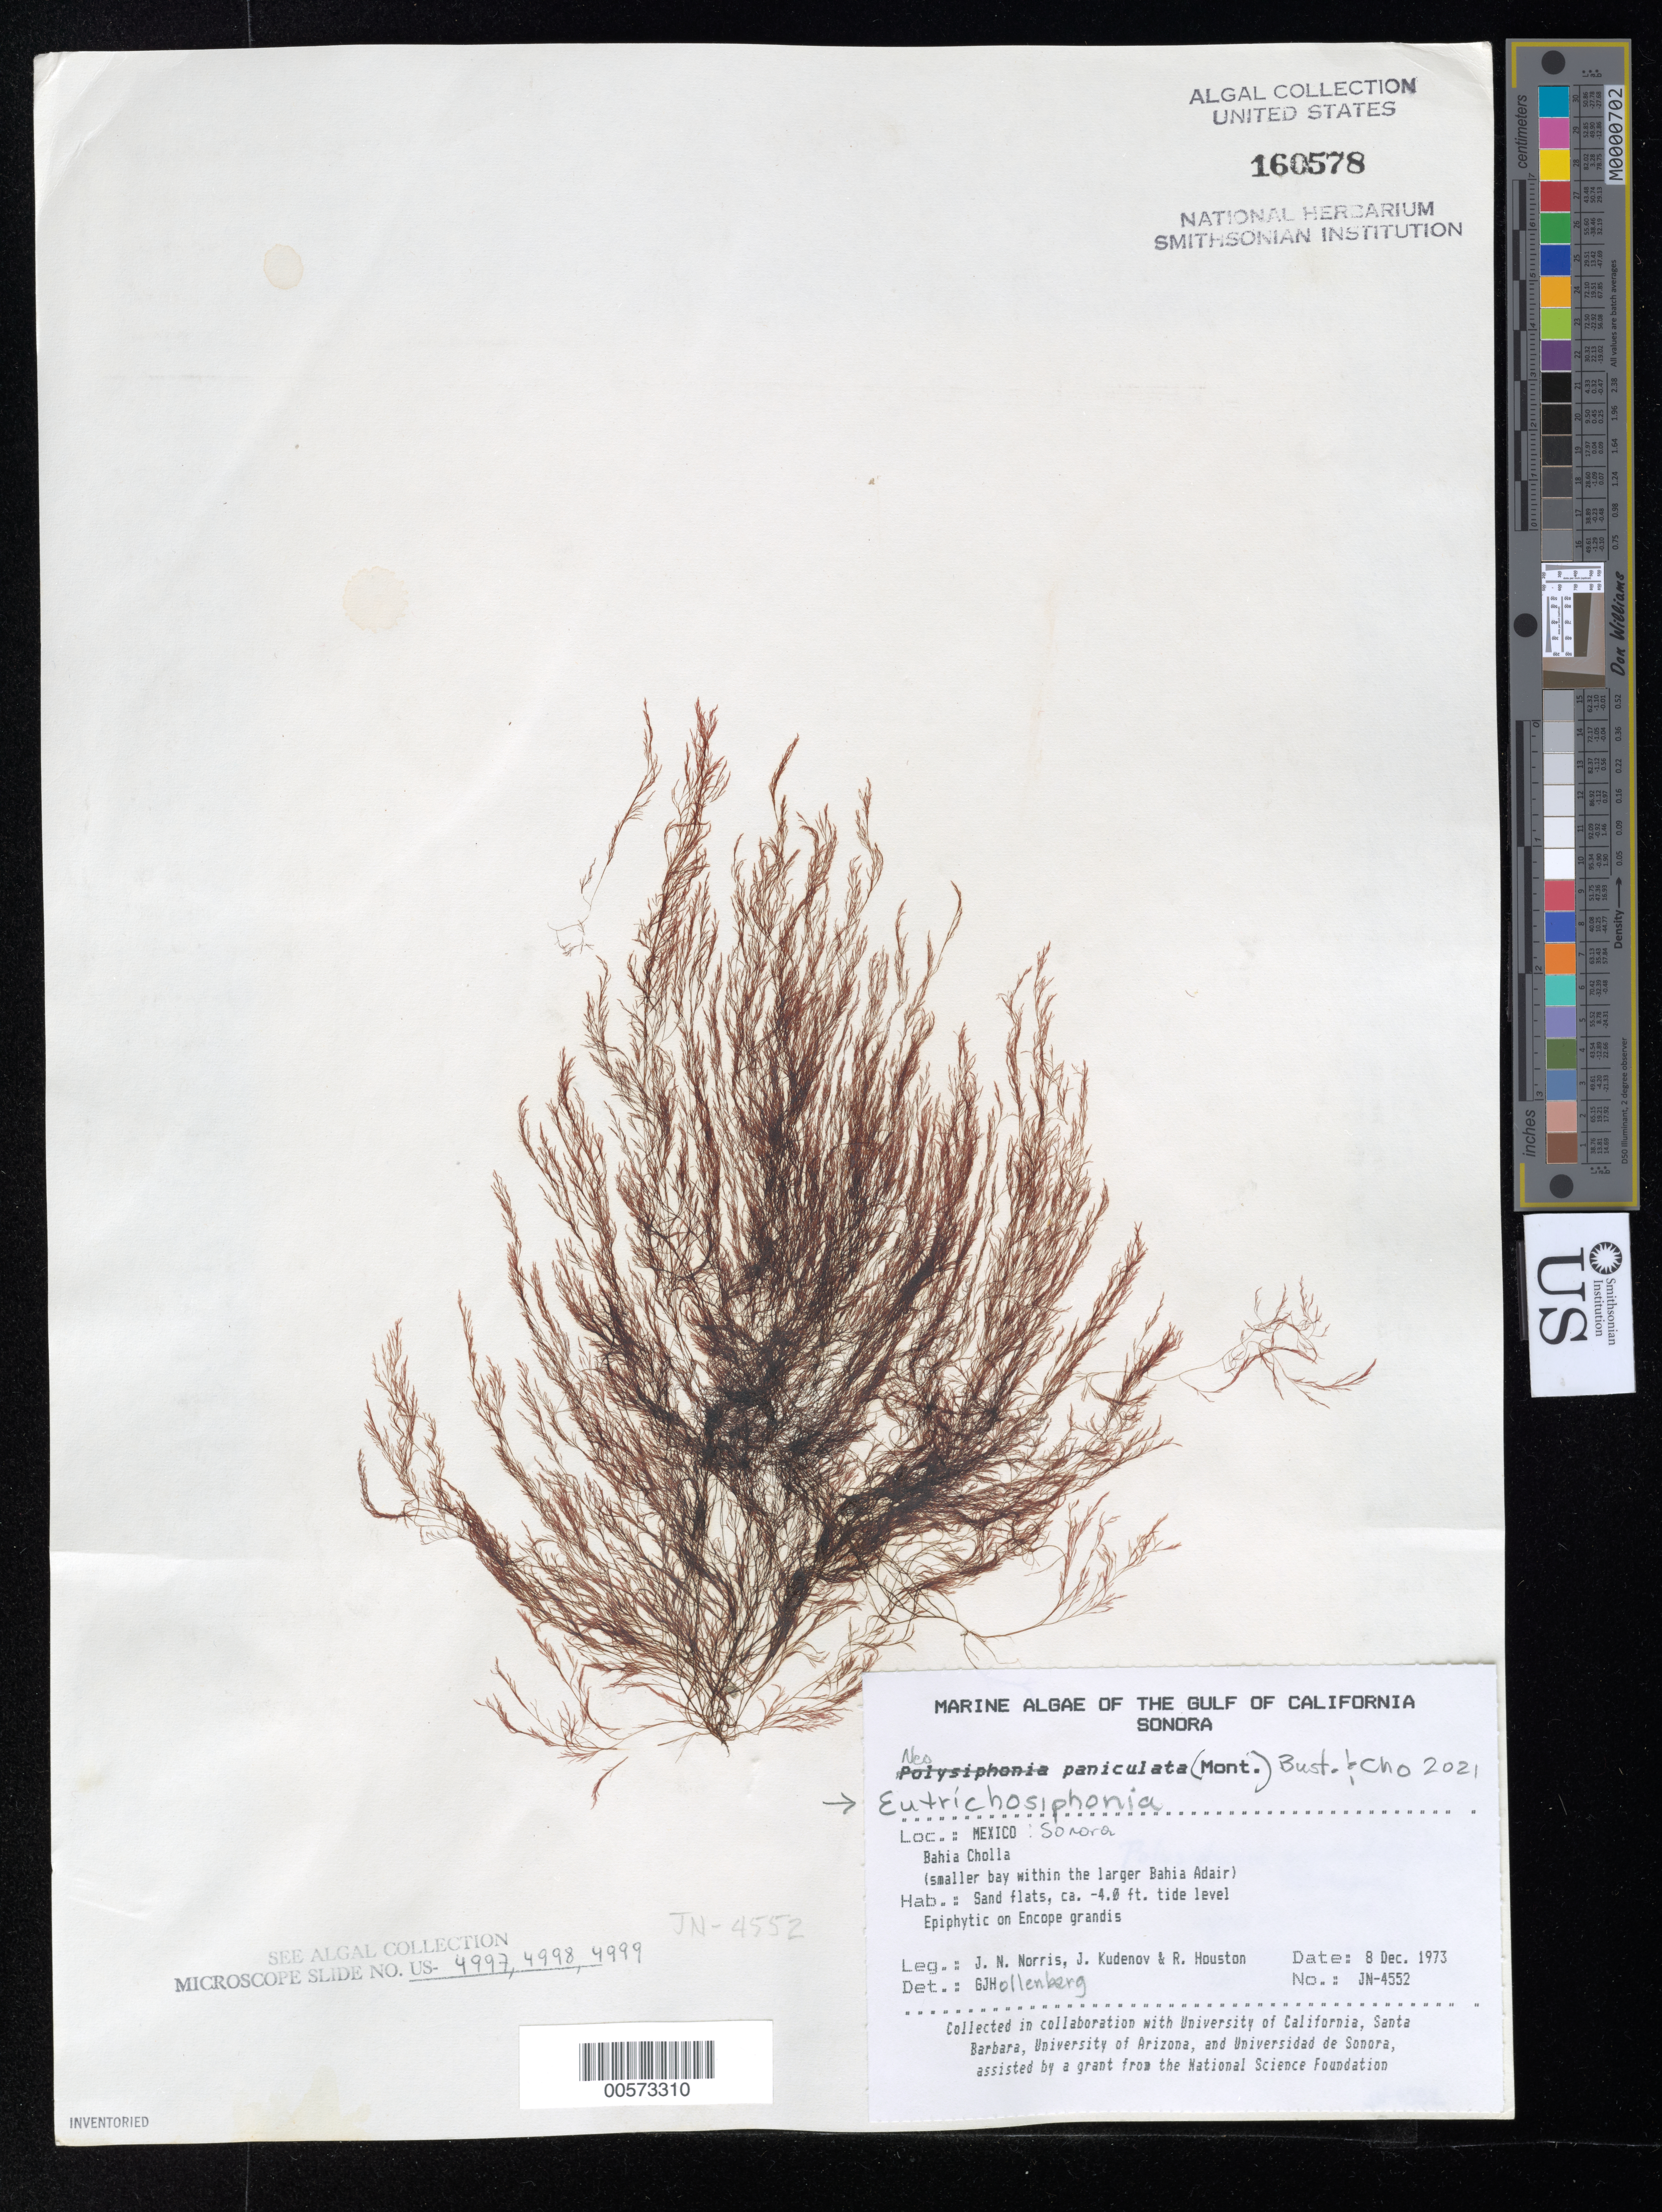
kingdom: Plantae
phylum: Rhodophyta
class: Florideophyceae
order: Ceramiales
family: Rhodomelaceae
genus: Eutrichosiphonia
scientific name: Eutrichosiphonia paniculata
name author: (Mont.) D.E.Bustamante & T.O. Cho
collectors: J. N. Norris, J. Kudenov & R. Houston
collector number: JN-4552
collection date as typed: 08 Dec 1973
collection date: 1973-12-08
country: Mexico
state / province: Sonora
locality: Bahia Cholla, Bahia Adair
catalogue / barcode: US 160578